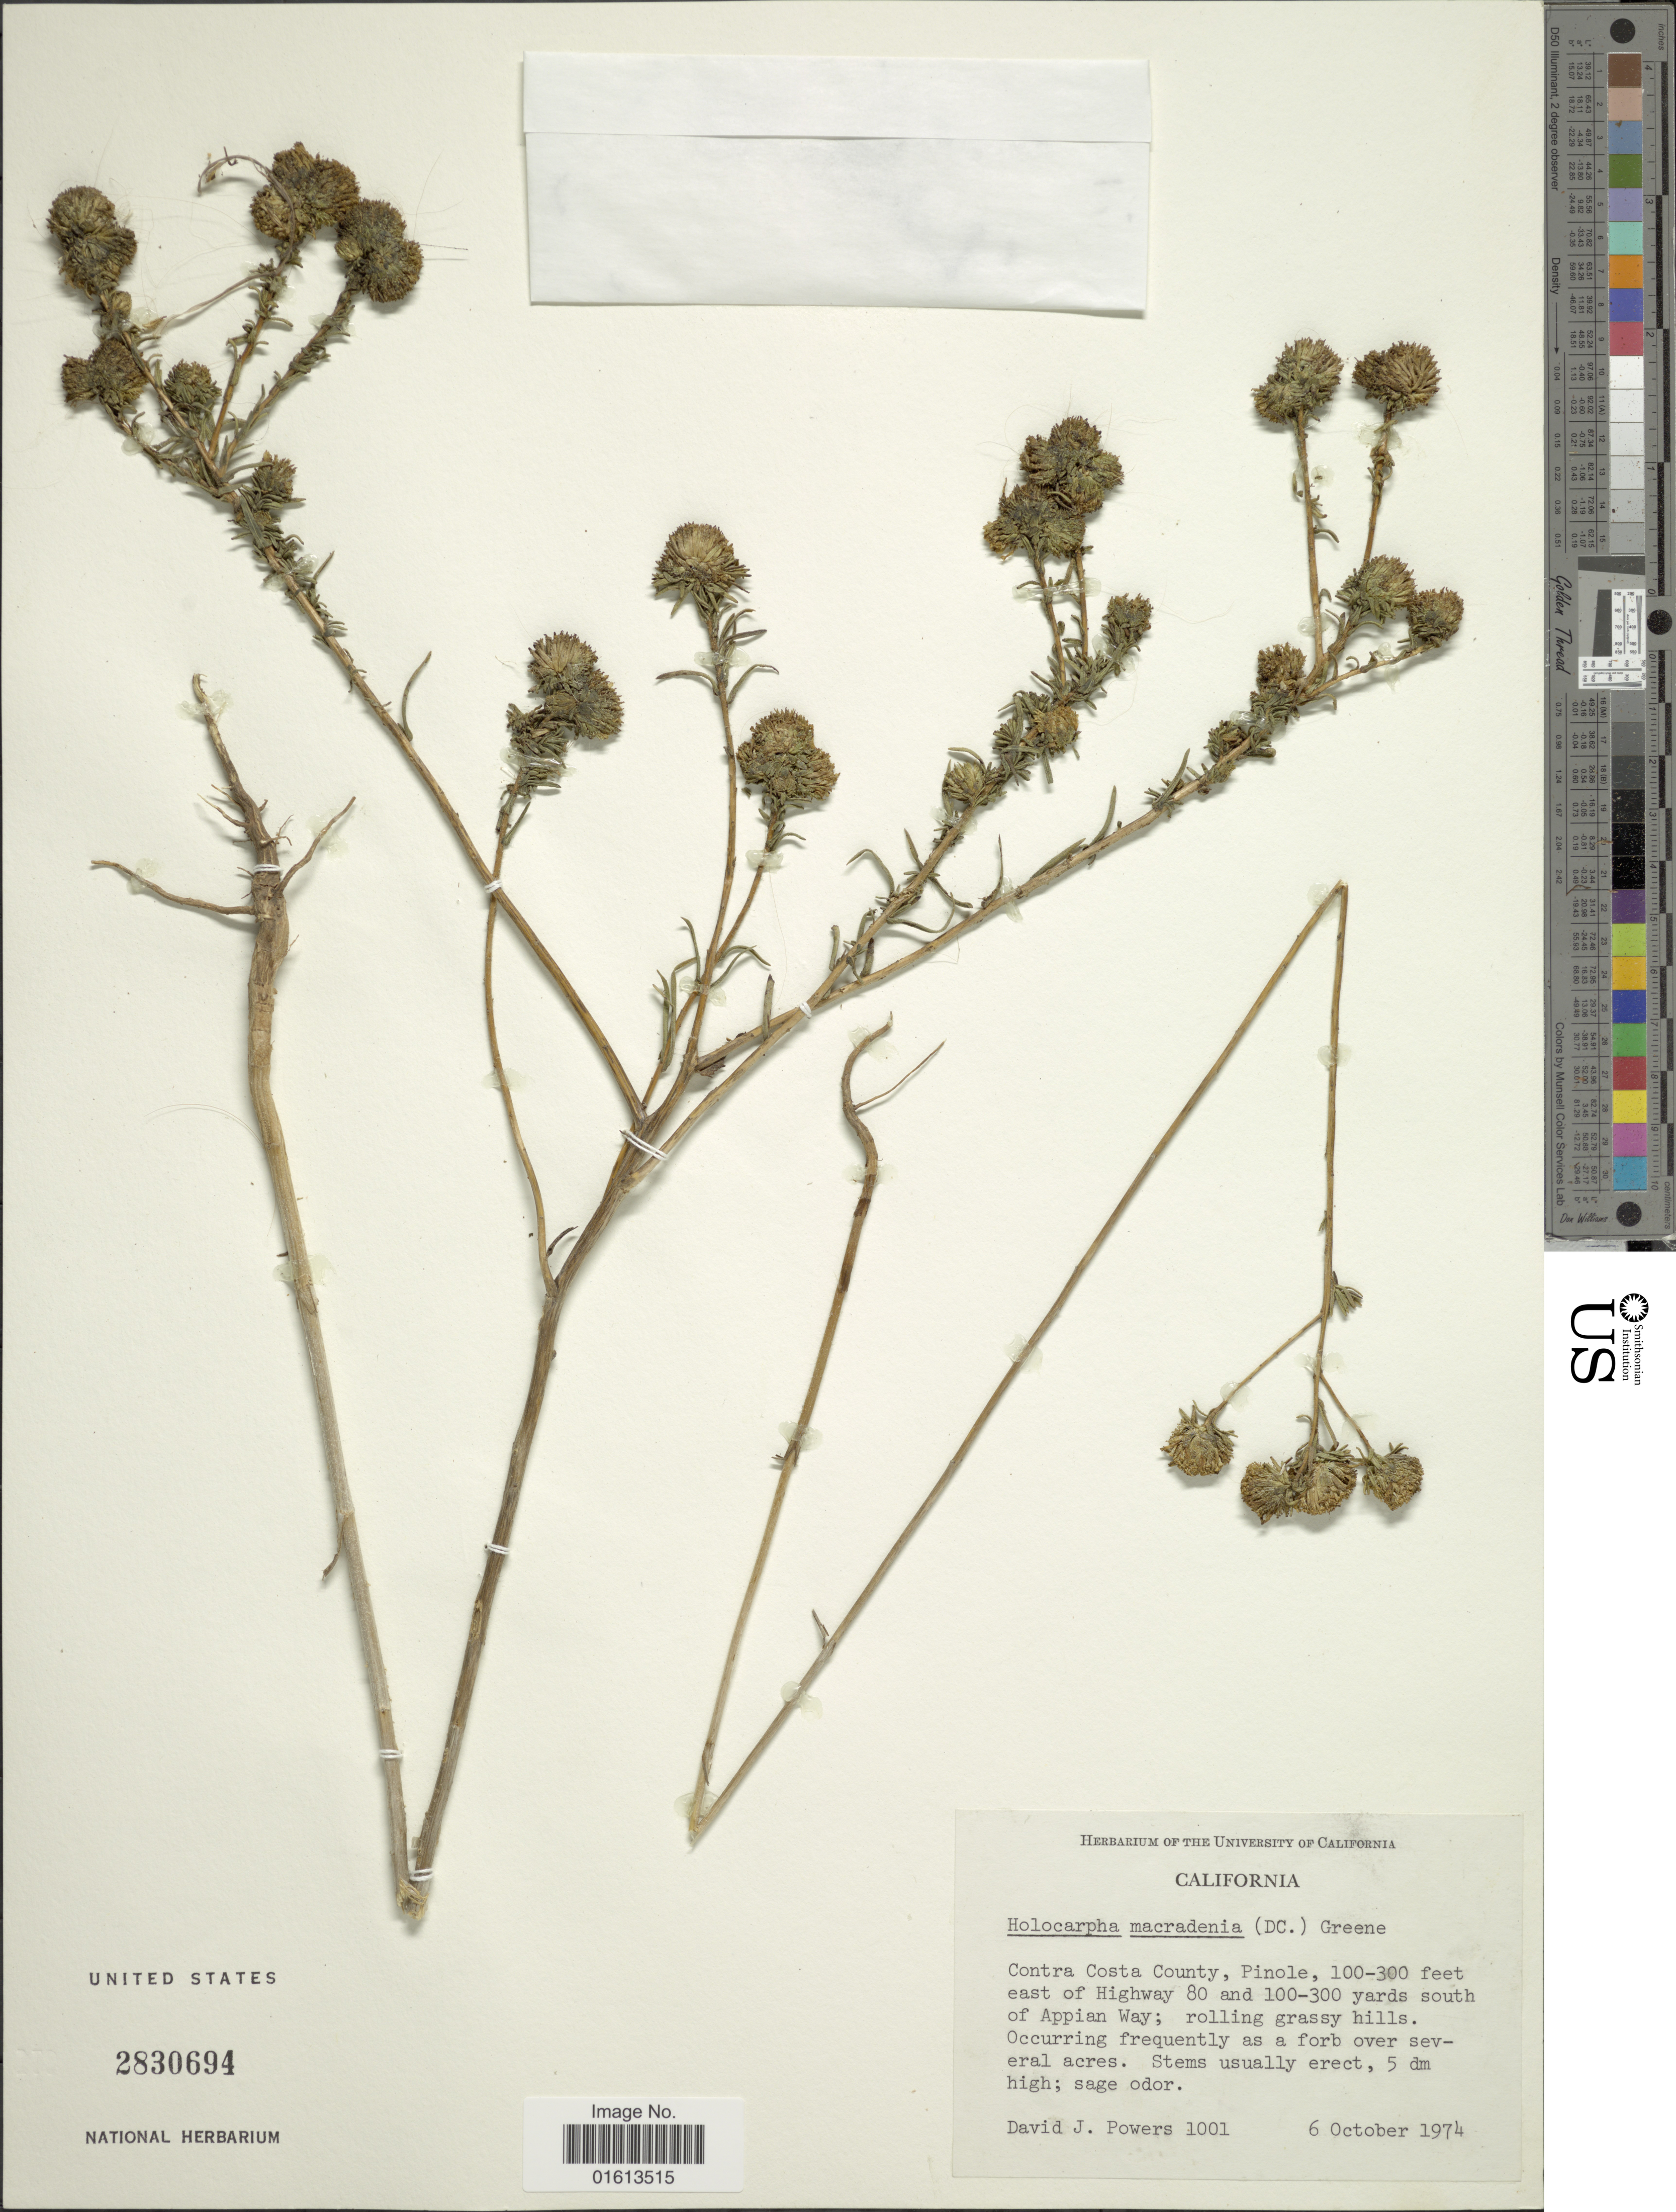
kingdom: Plantae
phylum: Tracheophyta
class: Magnoliopsida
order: Asterales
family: Asteraceae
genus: Hemizonia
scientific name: Hemizonia macradenia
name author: DC.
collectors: D. Powers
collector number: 1001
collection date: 1974-10-03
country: United States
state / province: California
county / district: Contra Costa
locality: Contra Costa County, Pinole, 100-300 feet east of Highway 80 and 100-300 yards south of Appian Way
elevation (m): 30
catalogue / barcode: US 2830694